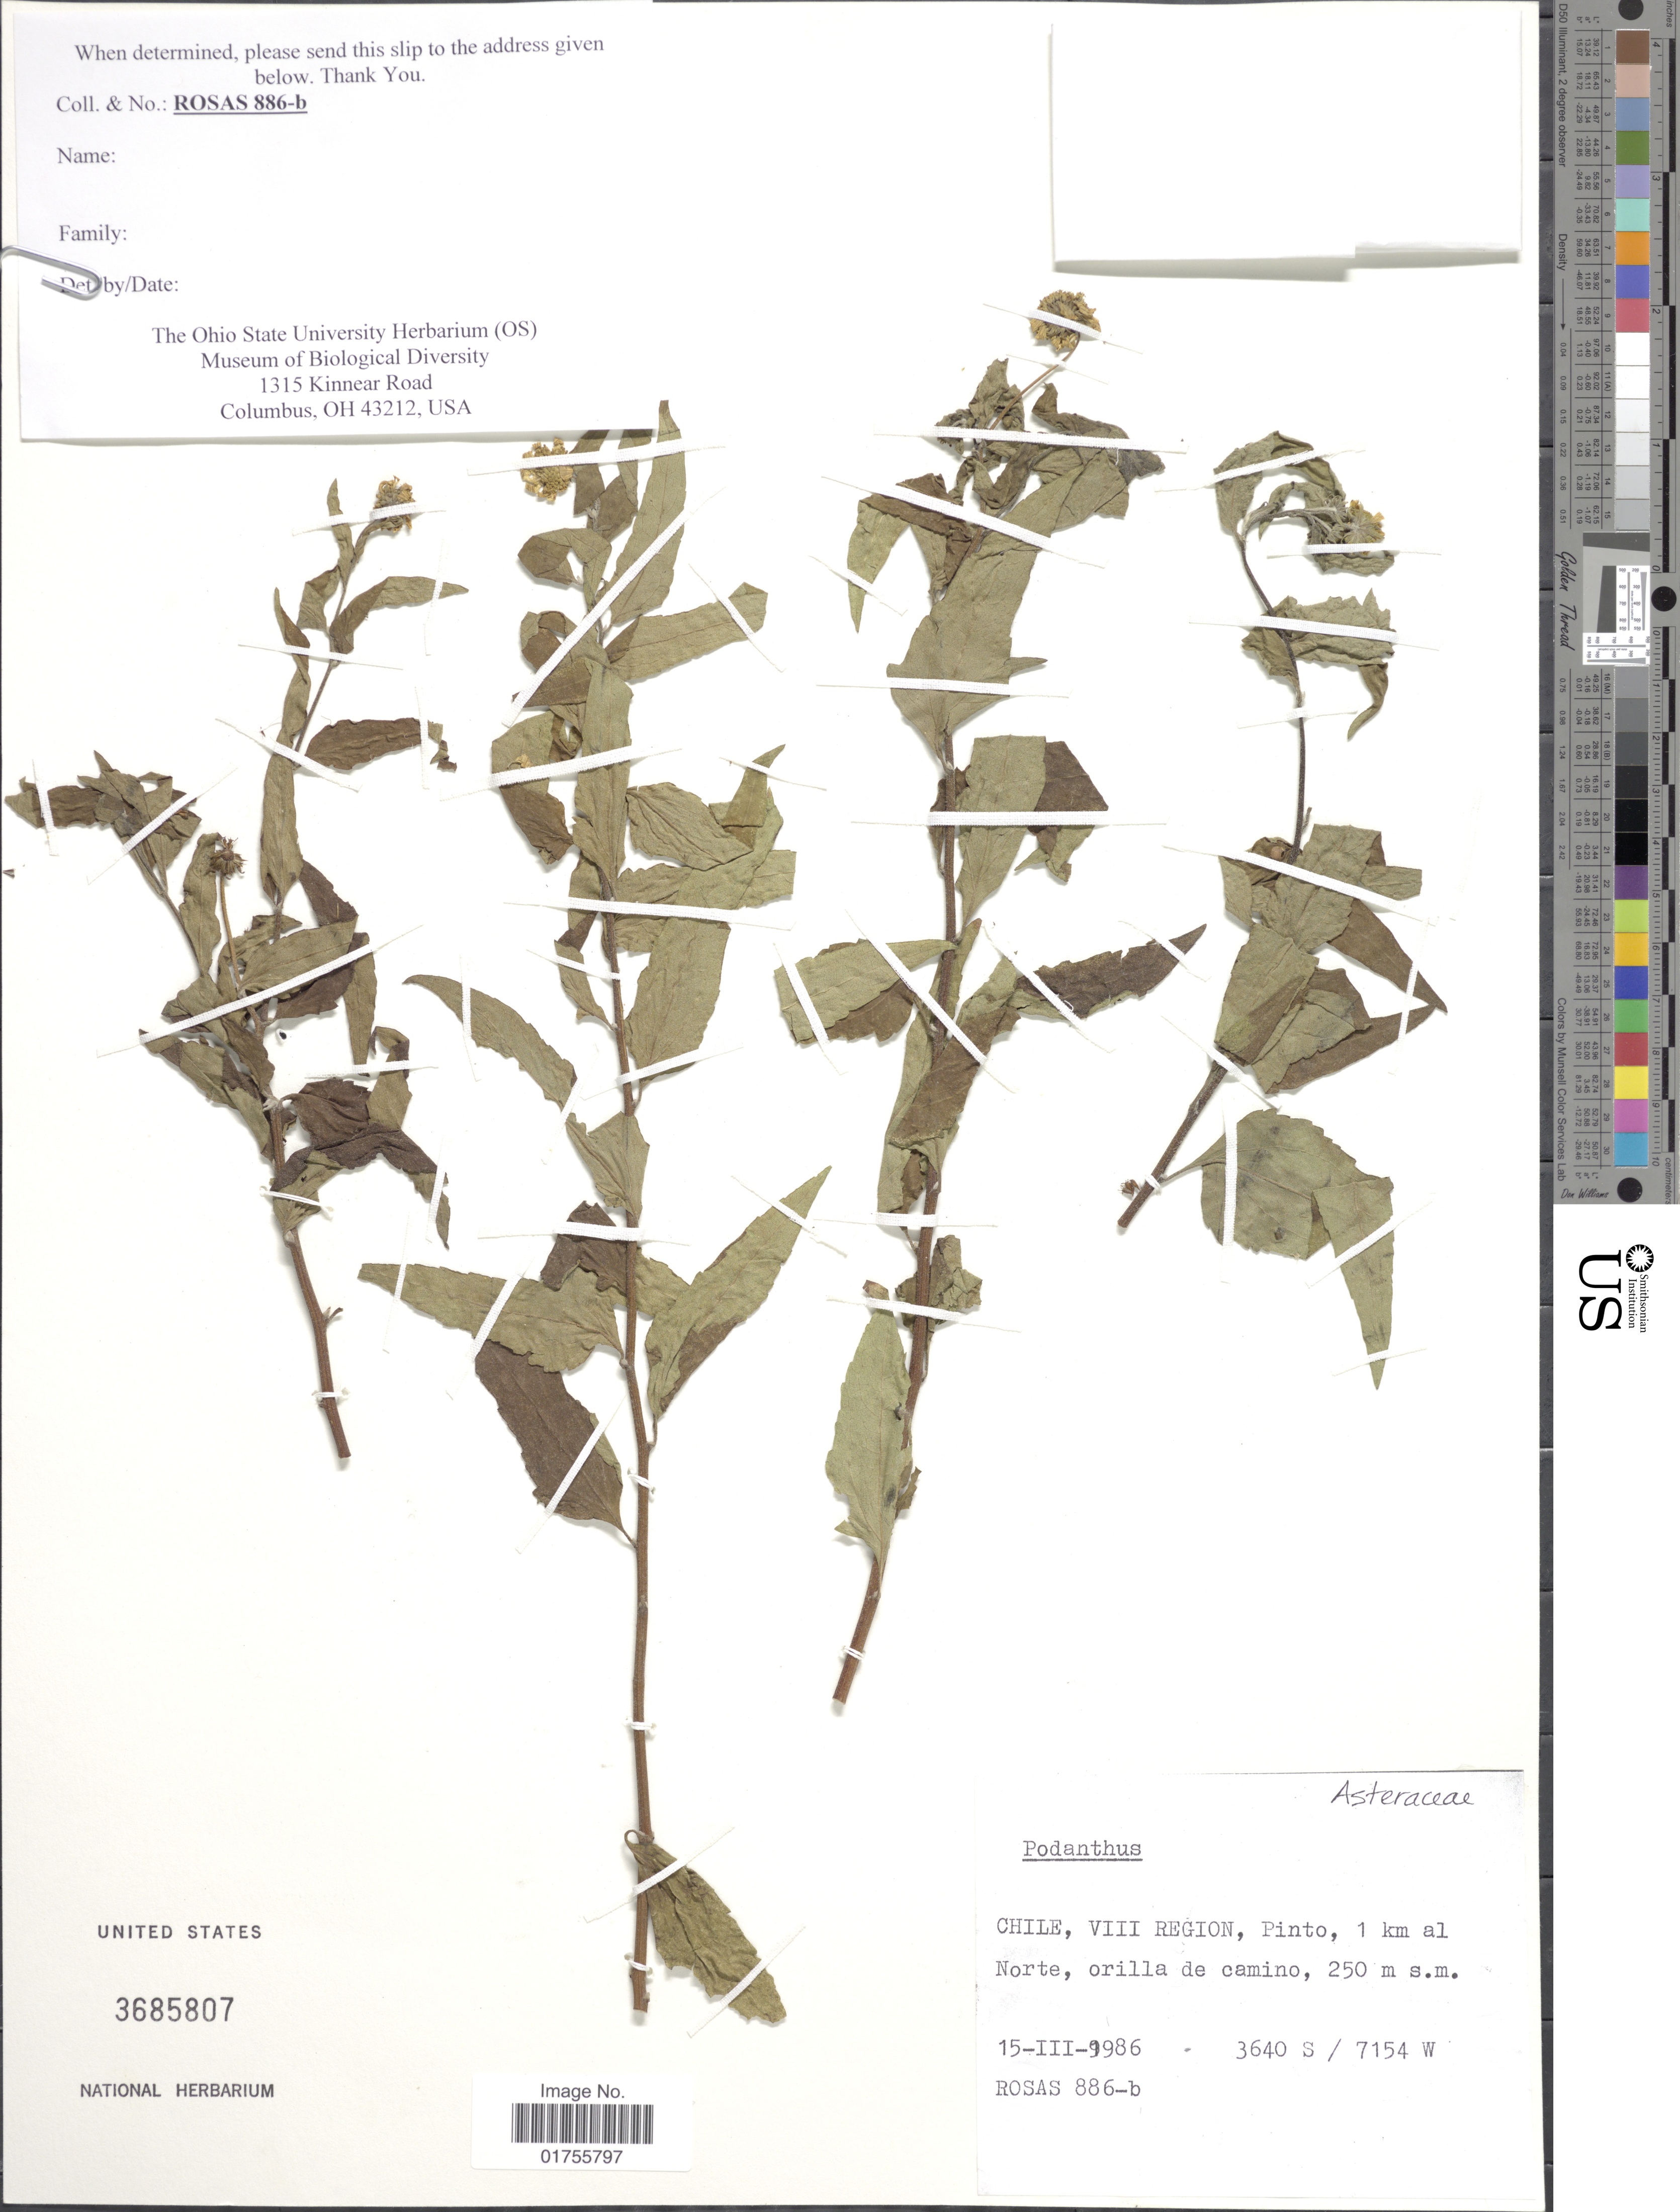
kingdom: Plantae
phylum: Tracheophyta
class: Magnoliopsida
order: Asterales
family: Asteraceae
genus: Podanthus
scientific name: Podanthus sp.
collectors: Rosas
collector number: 886-b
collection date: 1986-03-15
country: Chile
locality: VIII Region, Pinto, 1 km al Norte, orilla de camino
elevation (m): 250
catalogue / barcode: US 3685807